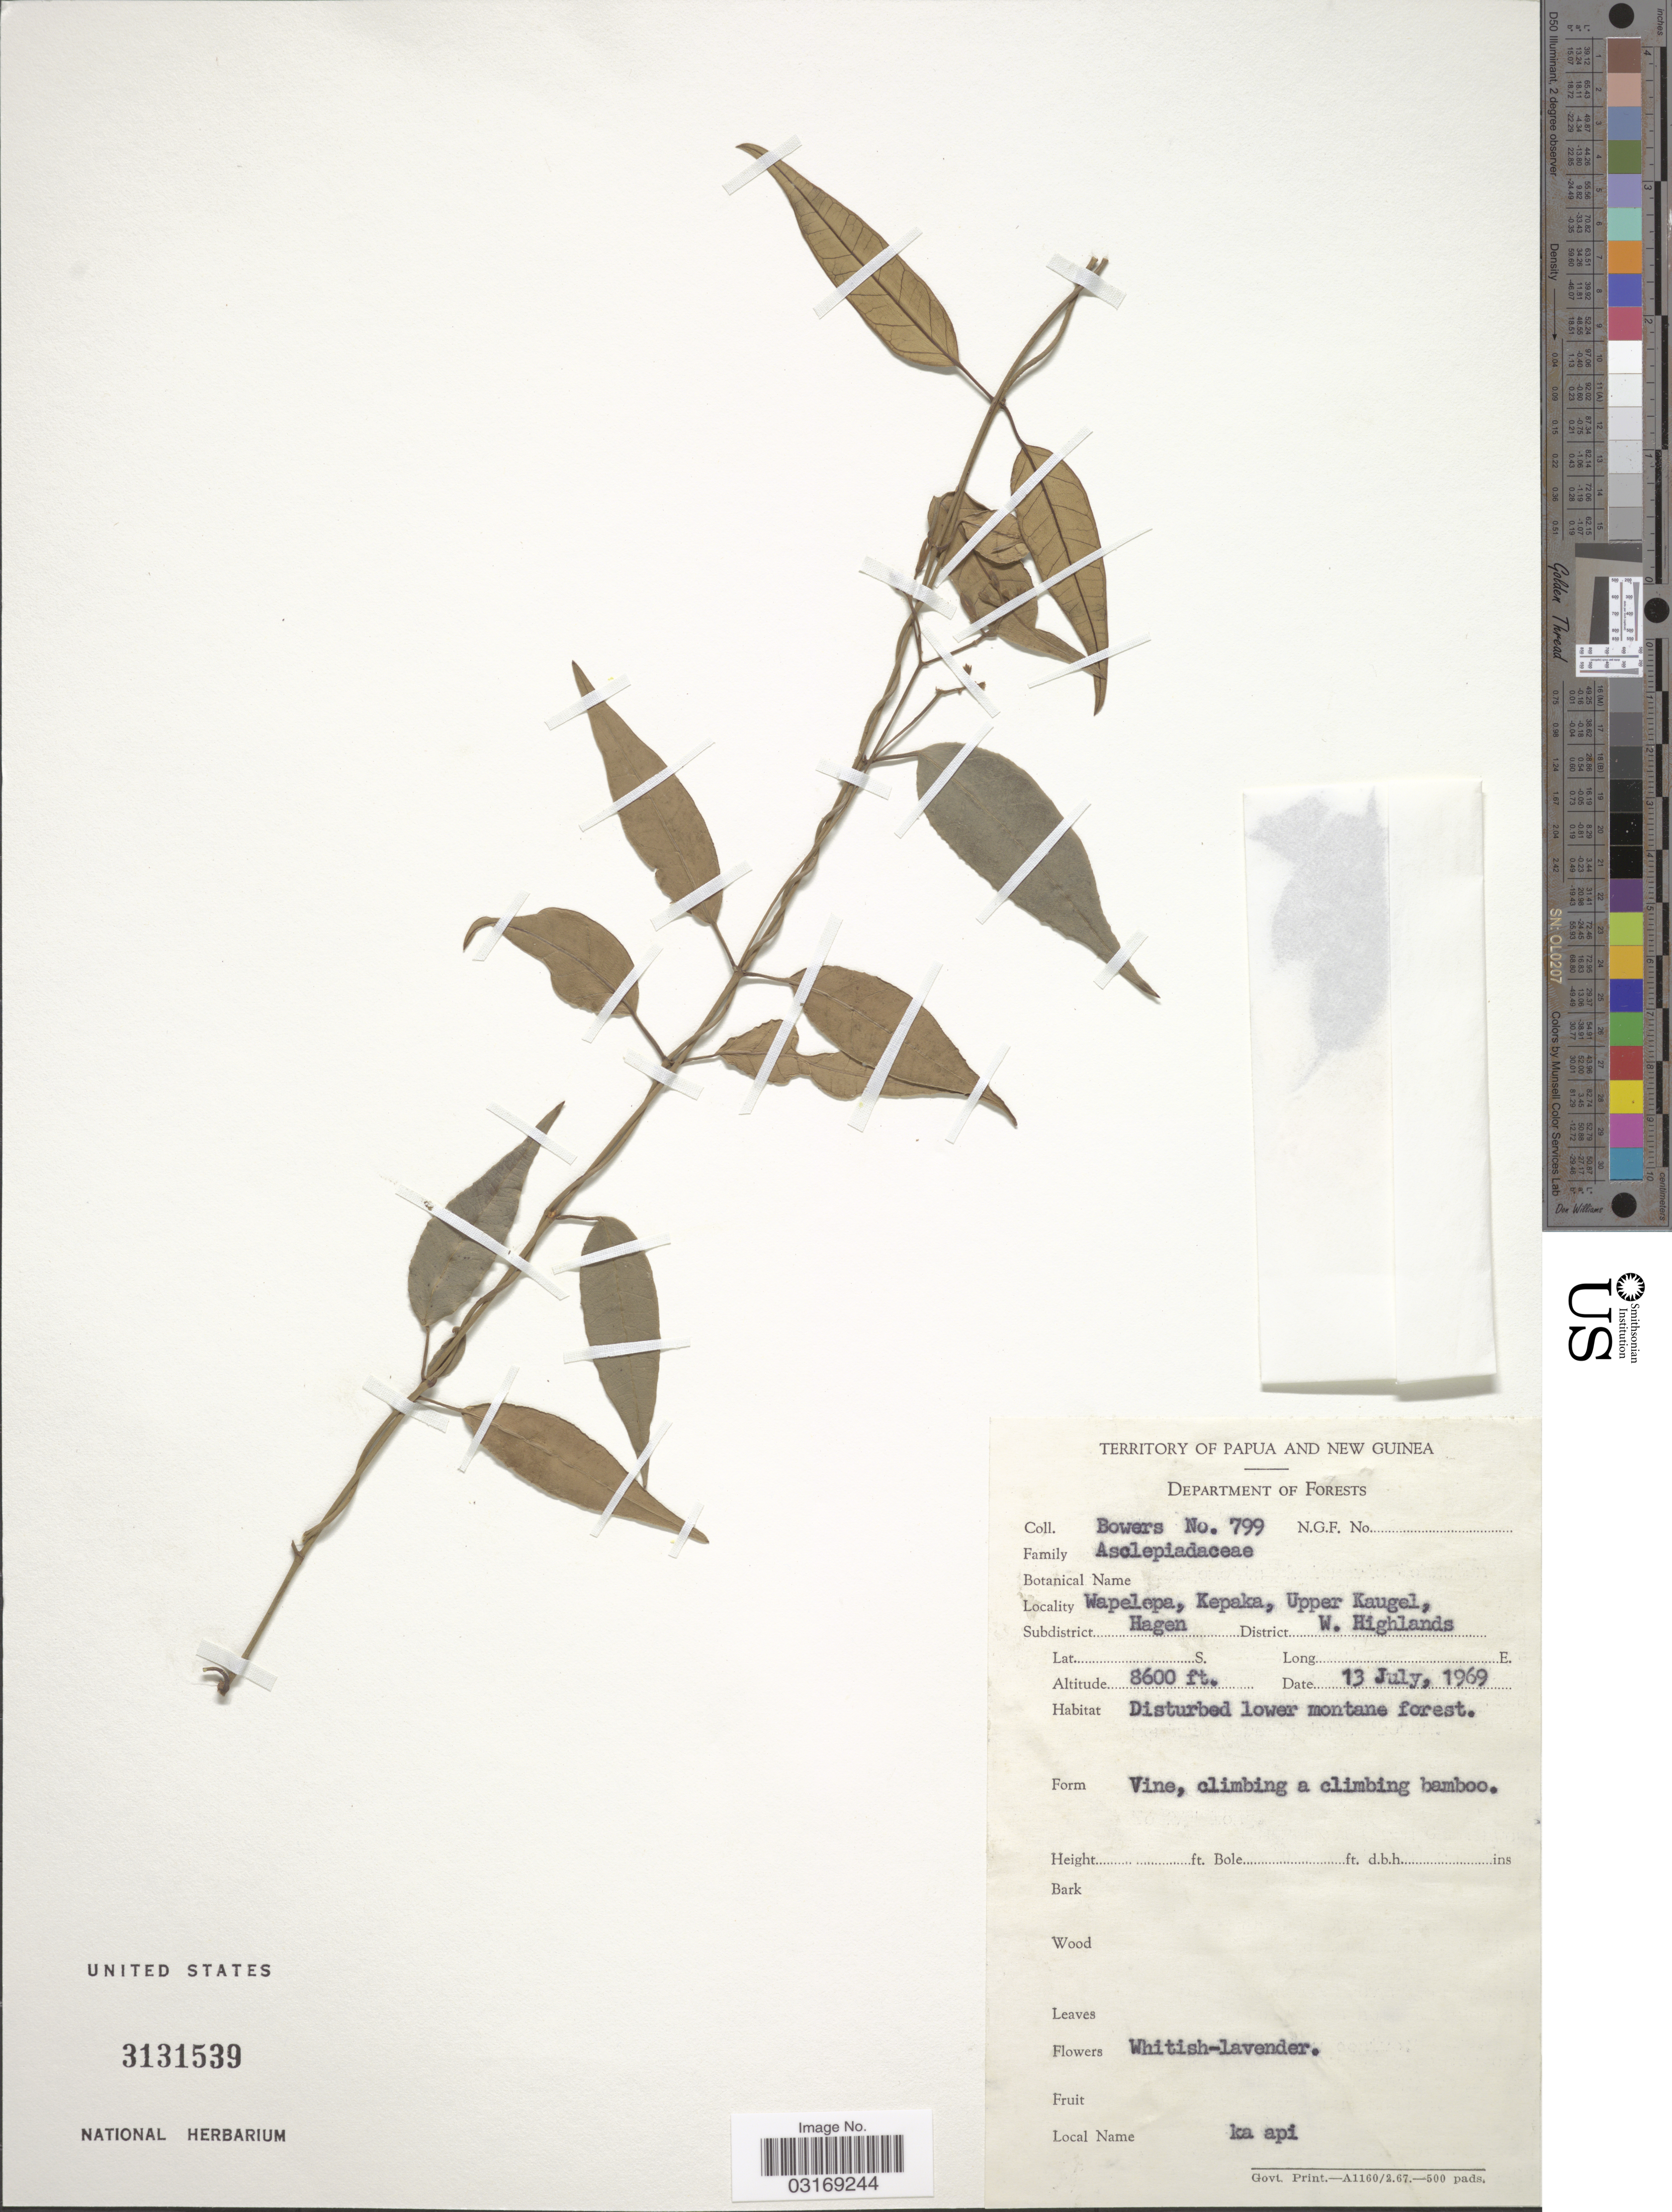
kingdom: Plantae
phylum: Tracheophyta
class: Magnoliopsida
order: Gentianales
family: Apocynaceae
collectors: -. Bowers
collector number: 799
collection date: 1969-07-13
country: Papua New Guinea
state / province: Western Highlands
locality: Territory of Papua and New Guinea. Wapelepa, Kepaka, Upper Kaugel, Subdistrict Hagen District W. Highlands.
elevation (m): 2621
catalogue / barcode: US 3131539